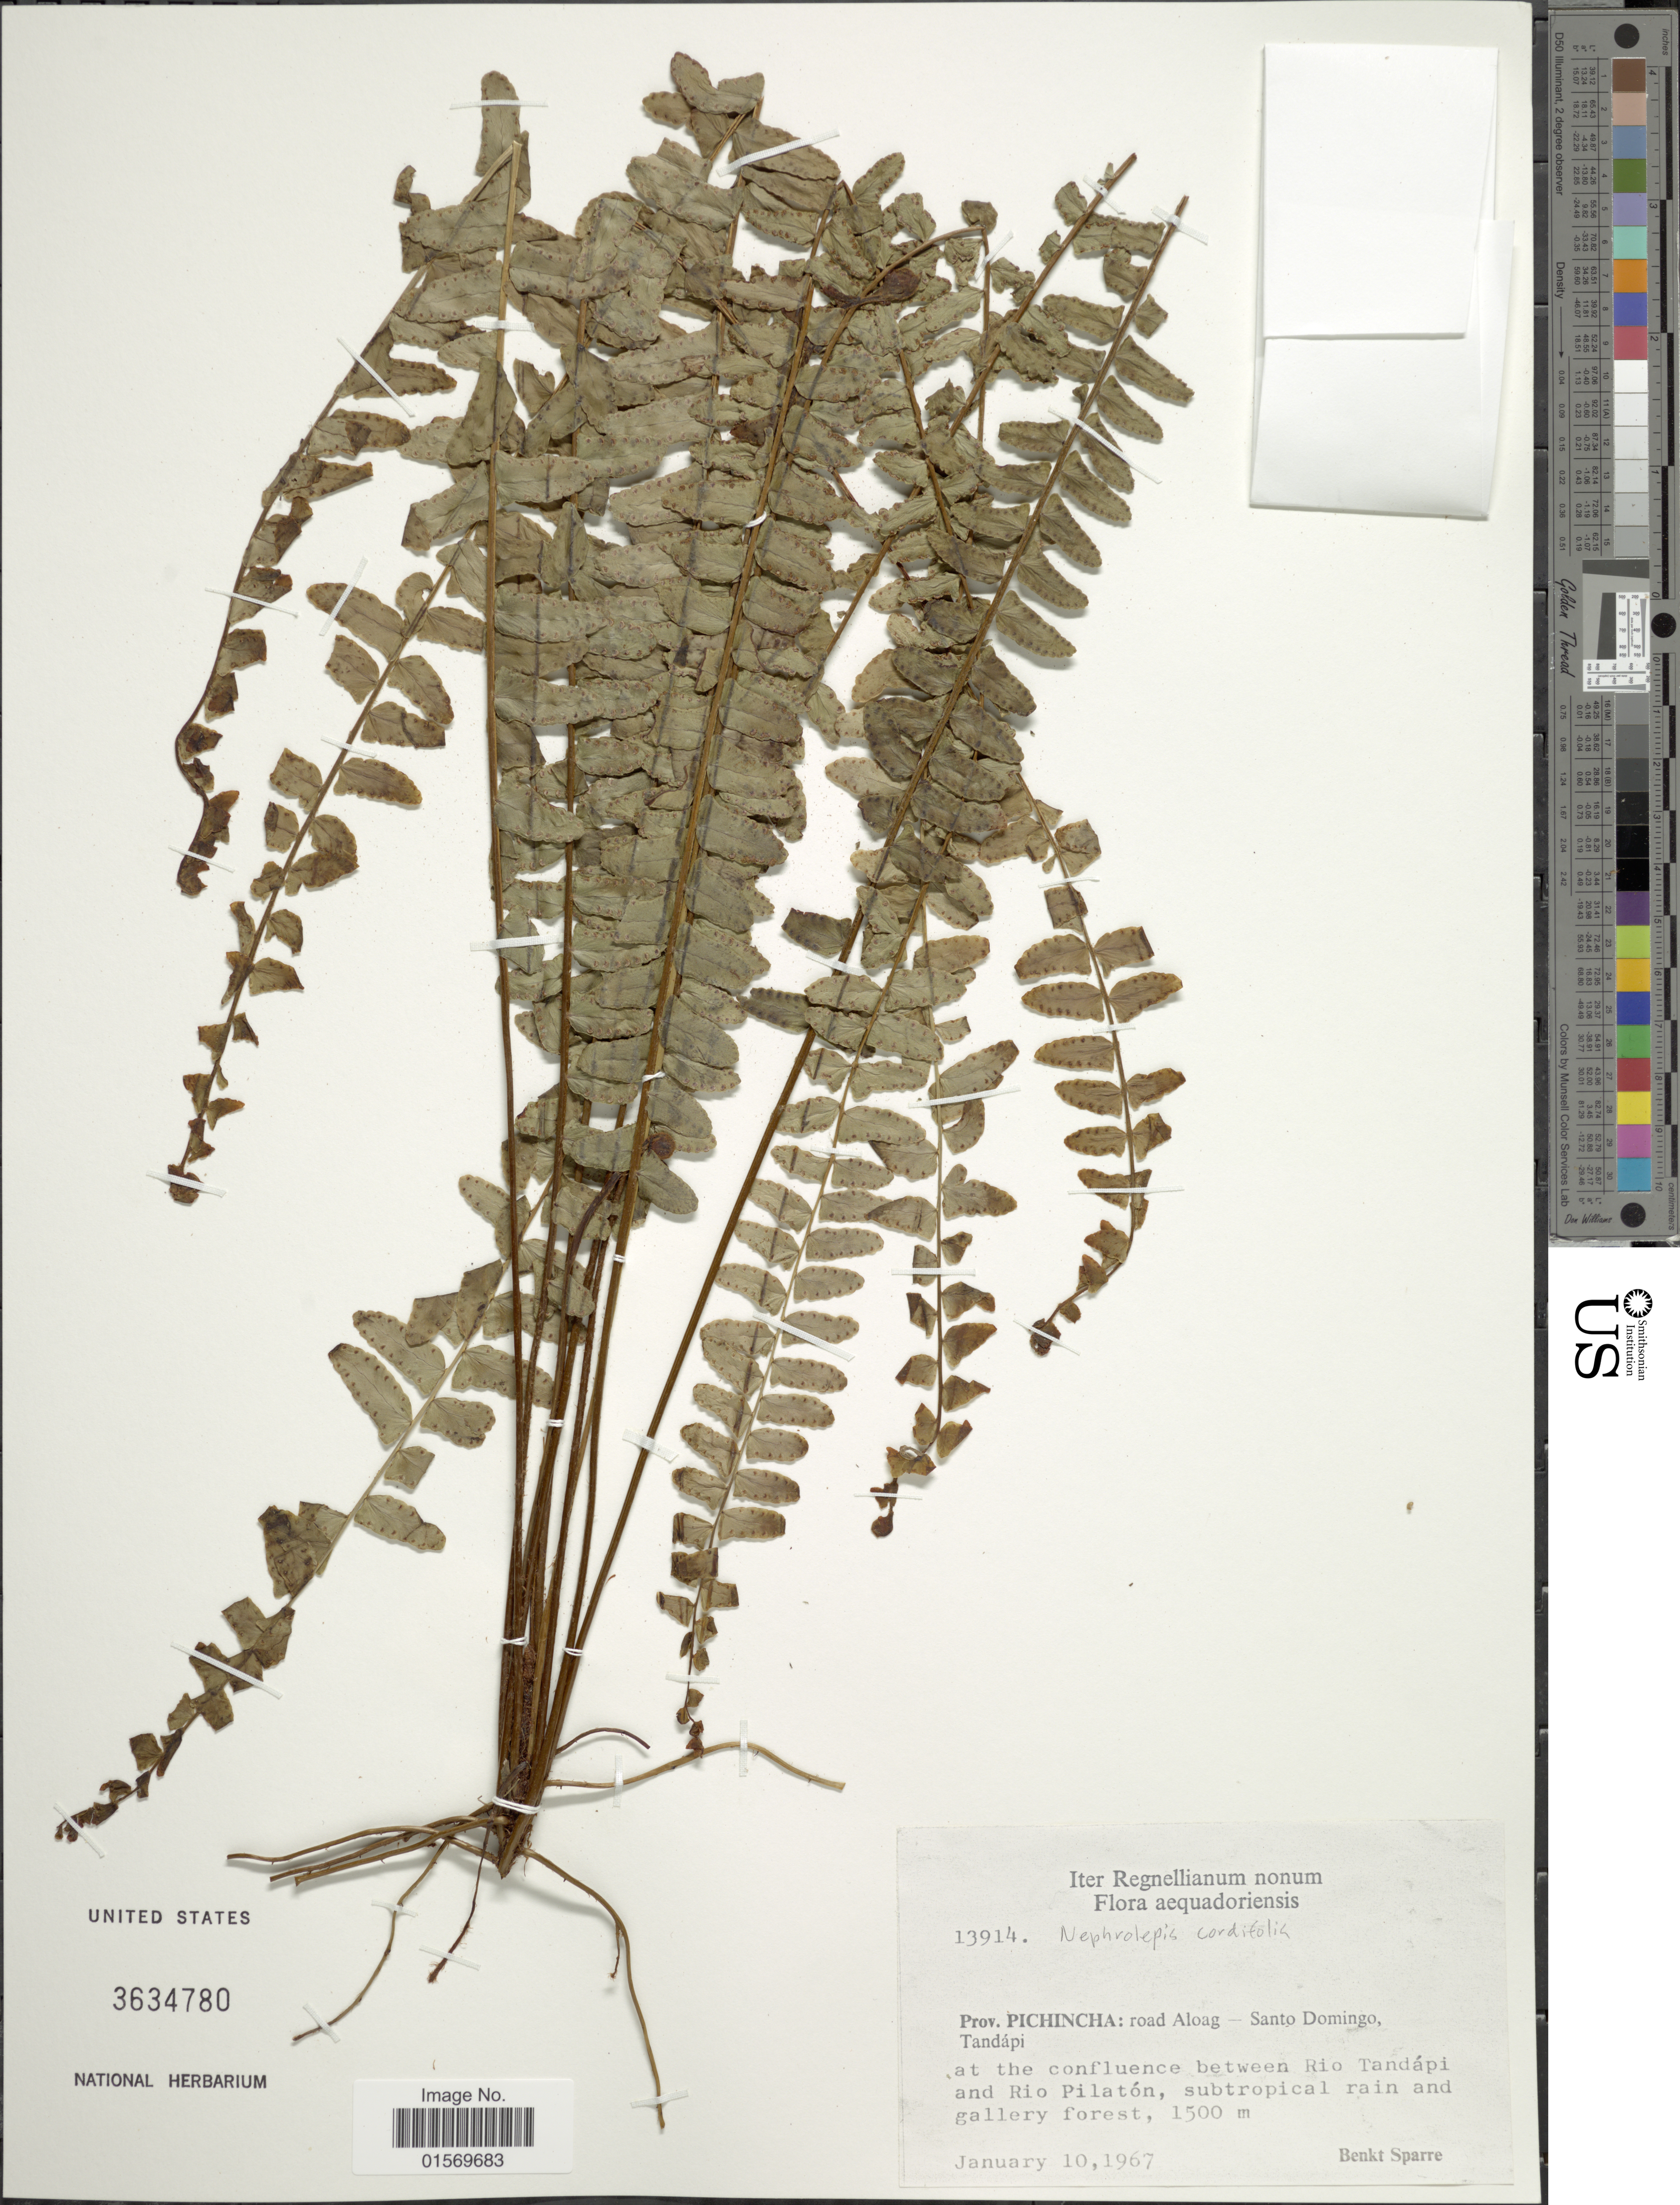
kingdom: Plantae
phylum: Tracheophyta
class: Polypodiopsida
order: Polypodiales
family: Nephrolepidaceae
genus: Nephrolepis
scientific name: Nephrolepis cordifolia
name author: (L.) C. Presl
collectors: B. Sparre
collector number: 13914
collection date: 1967-01-10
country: Ecuador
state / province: Pichincha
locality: Road Aloag-Santo Domingo, at the confluence between Tandapi and Rio Pilaton.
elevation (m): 1500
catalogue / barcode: US 3634780